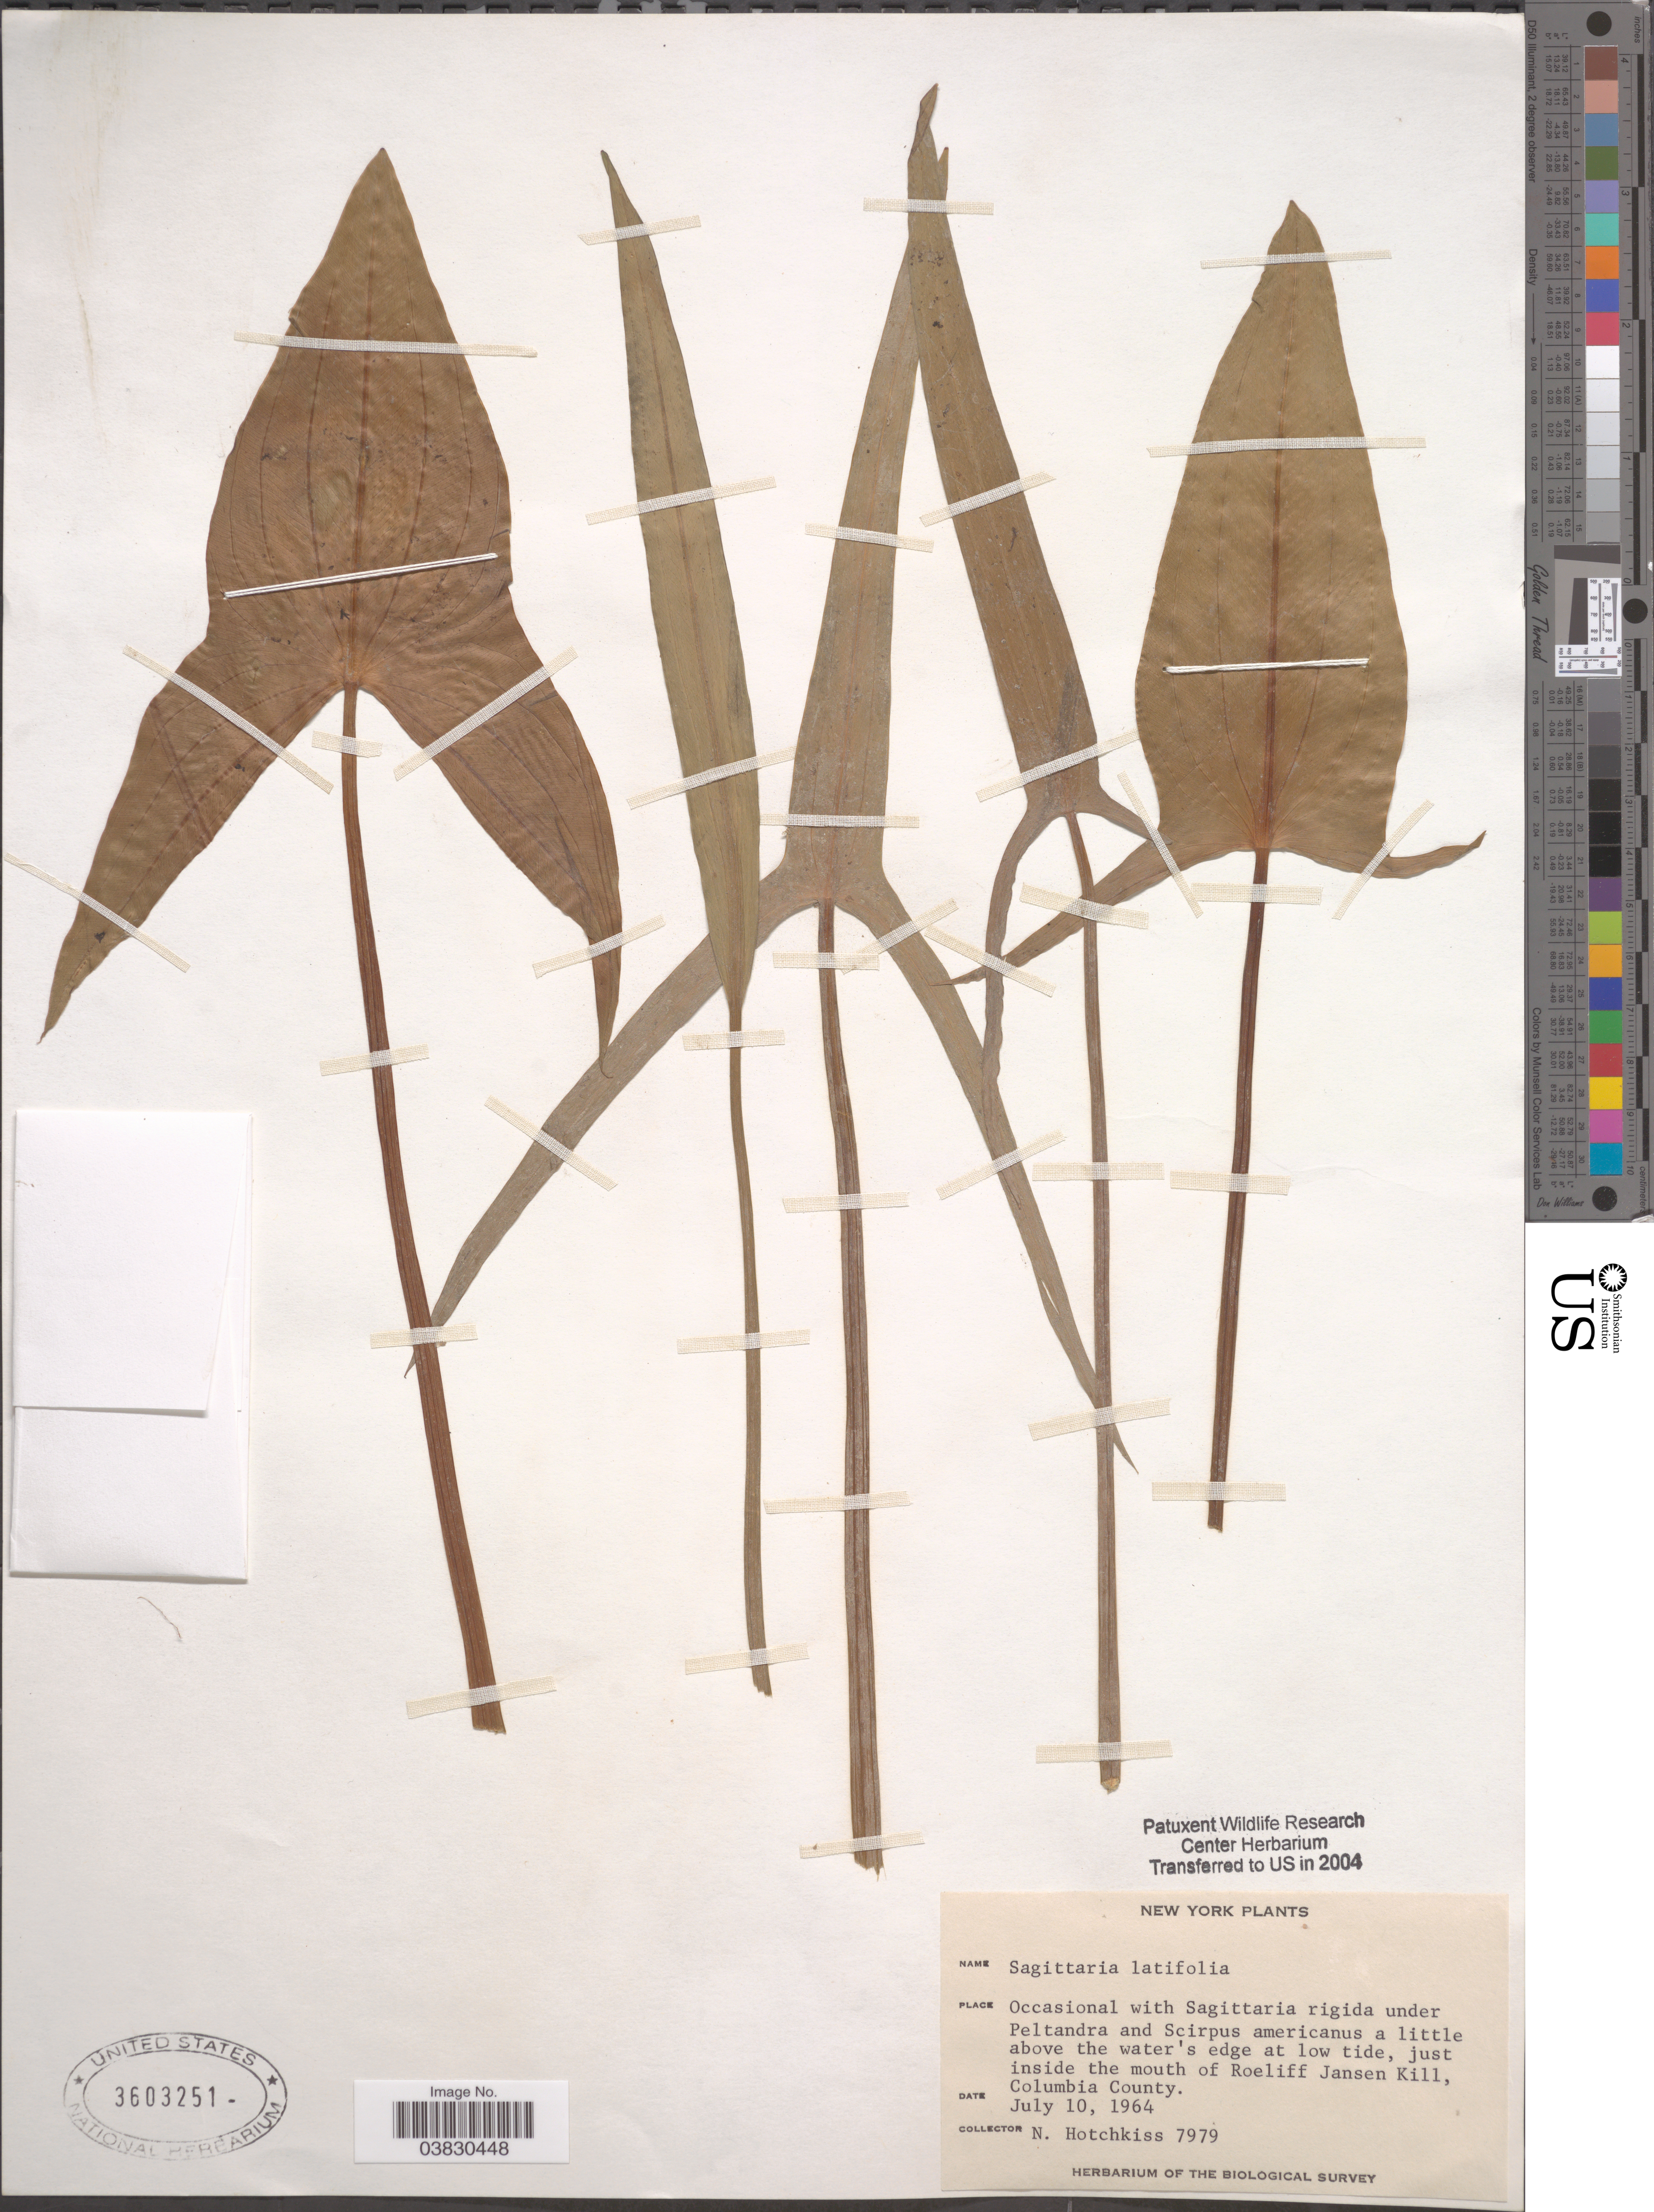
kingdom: Plantae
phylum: Tracheophyta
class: Liliopsida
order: Alismatales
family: Alismataceae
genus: Sagittaria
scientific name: Sagittaria latifolia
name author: Willd.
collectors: N. Hotchkiss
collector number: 7979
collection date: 1964-07-10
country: United States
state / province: New York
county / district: Columbia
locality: A little above the water's edge at low tide, just inside the mouth of Roeliff Jansen Kill, Columbia County.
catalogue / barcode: US 3603251